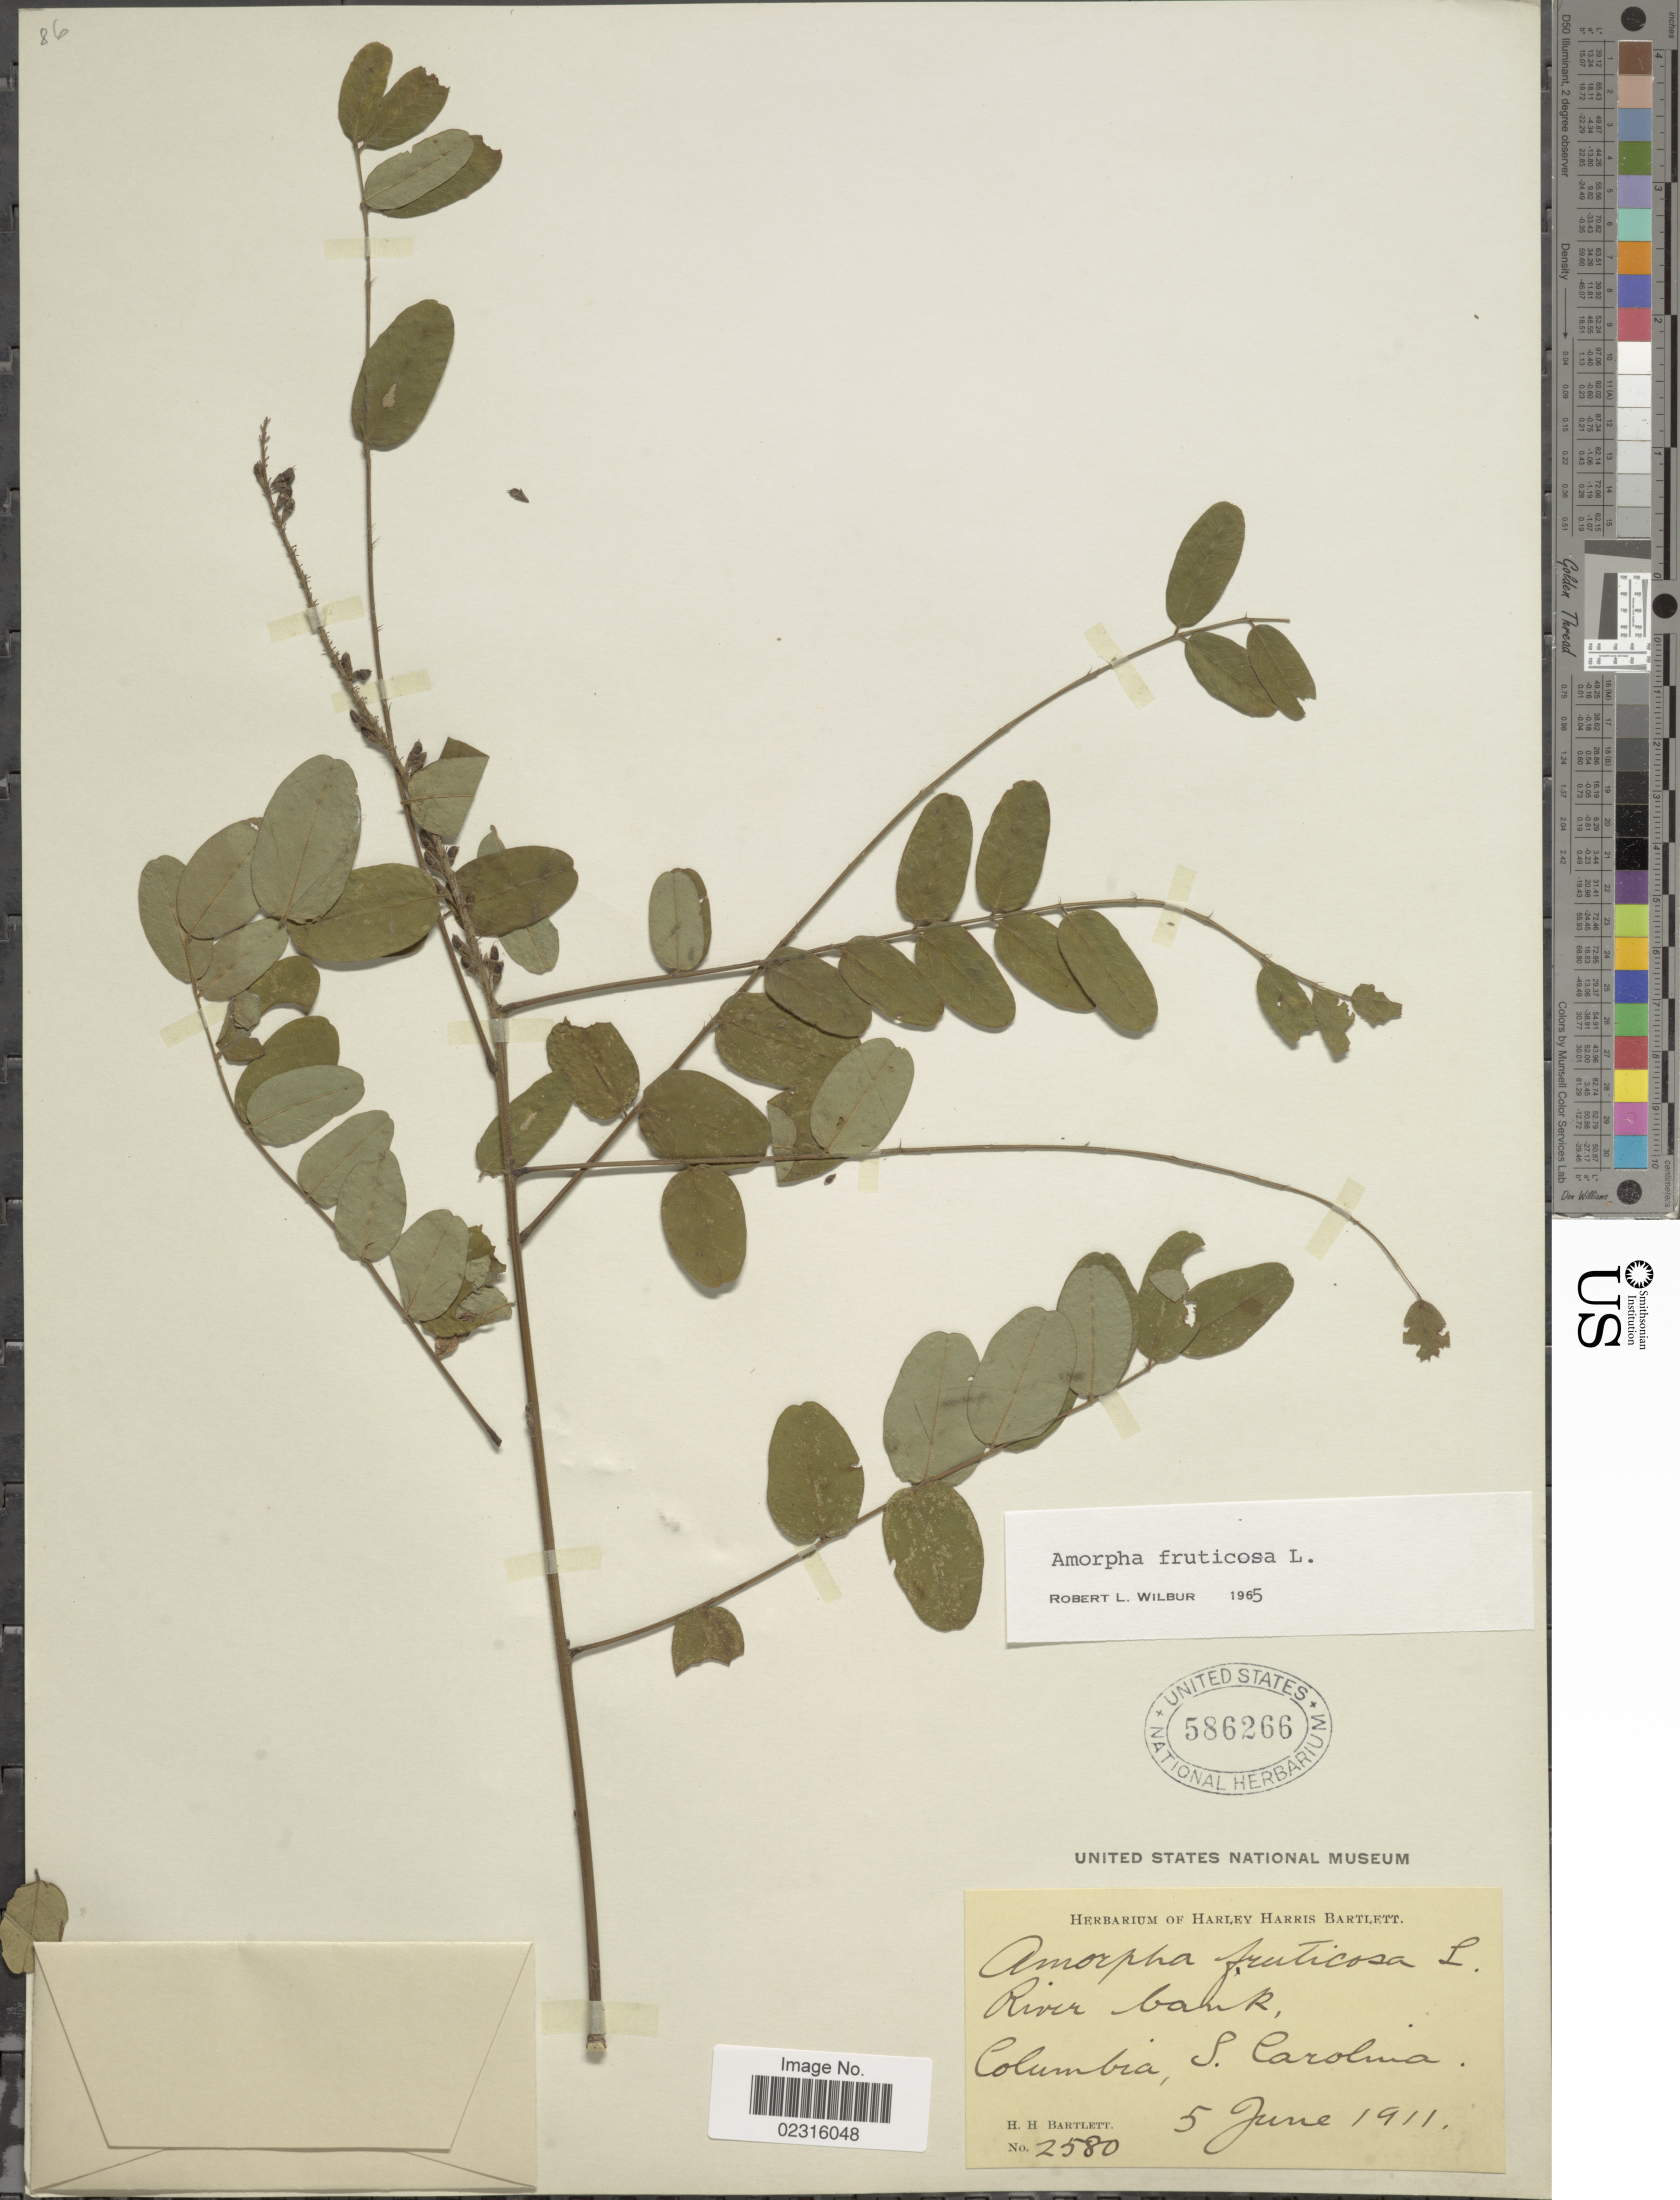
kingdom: Plantae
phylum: Tracheophyta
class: Magnoliopsida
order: Fabales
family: Fabaceae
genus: Amorpha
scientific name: Amorpha fruticosa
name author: L.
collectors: H. H. Bartlett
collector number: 2580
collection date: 1911-06-05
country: United States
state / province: South Carolina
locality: River bank, Columbia.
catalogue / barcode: US 586266